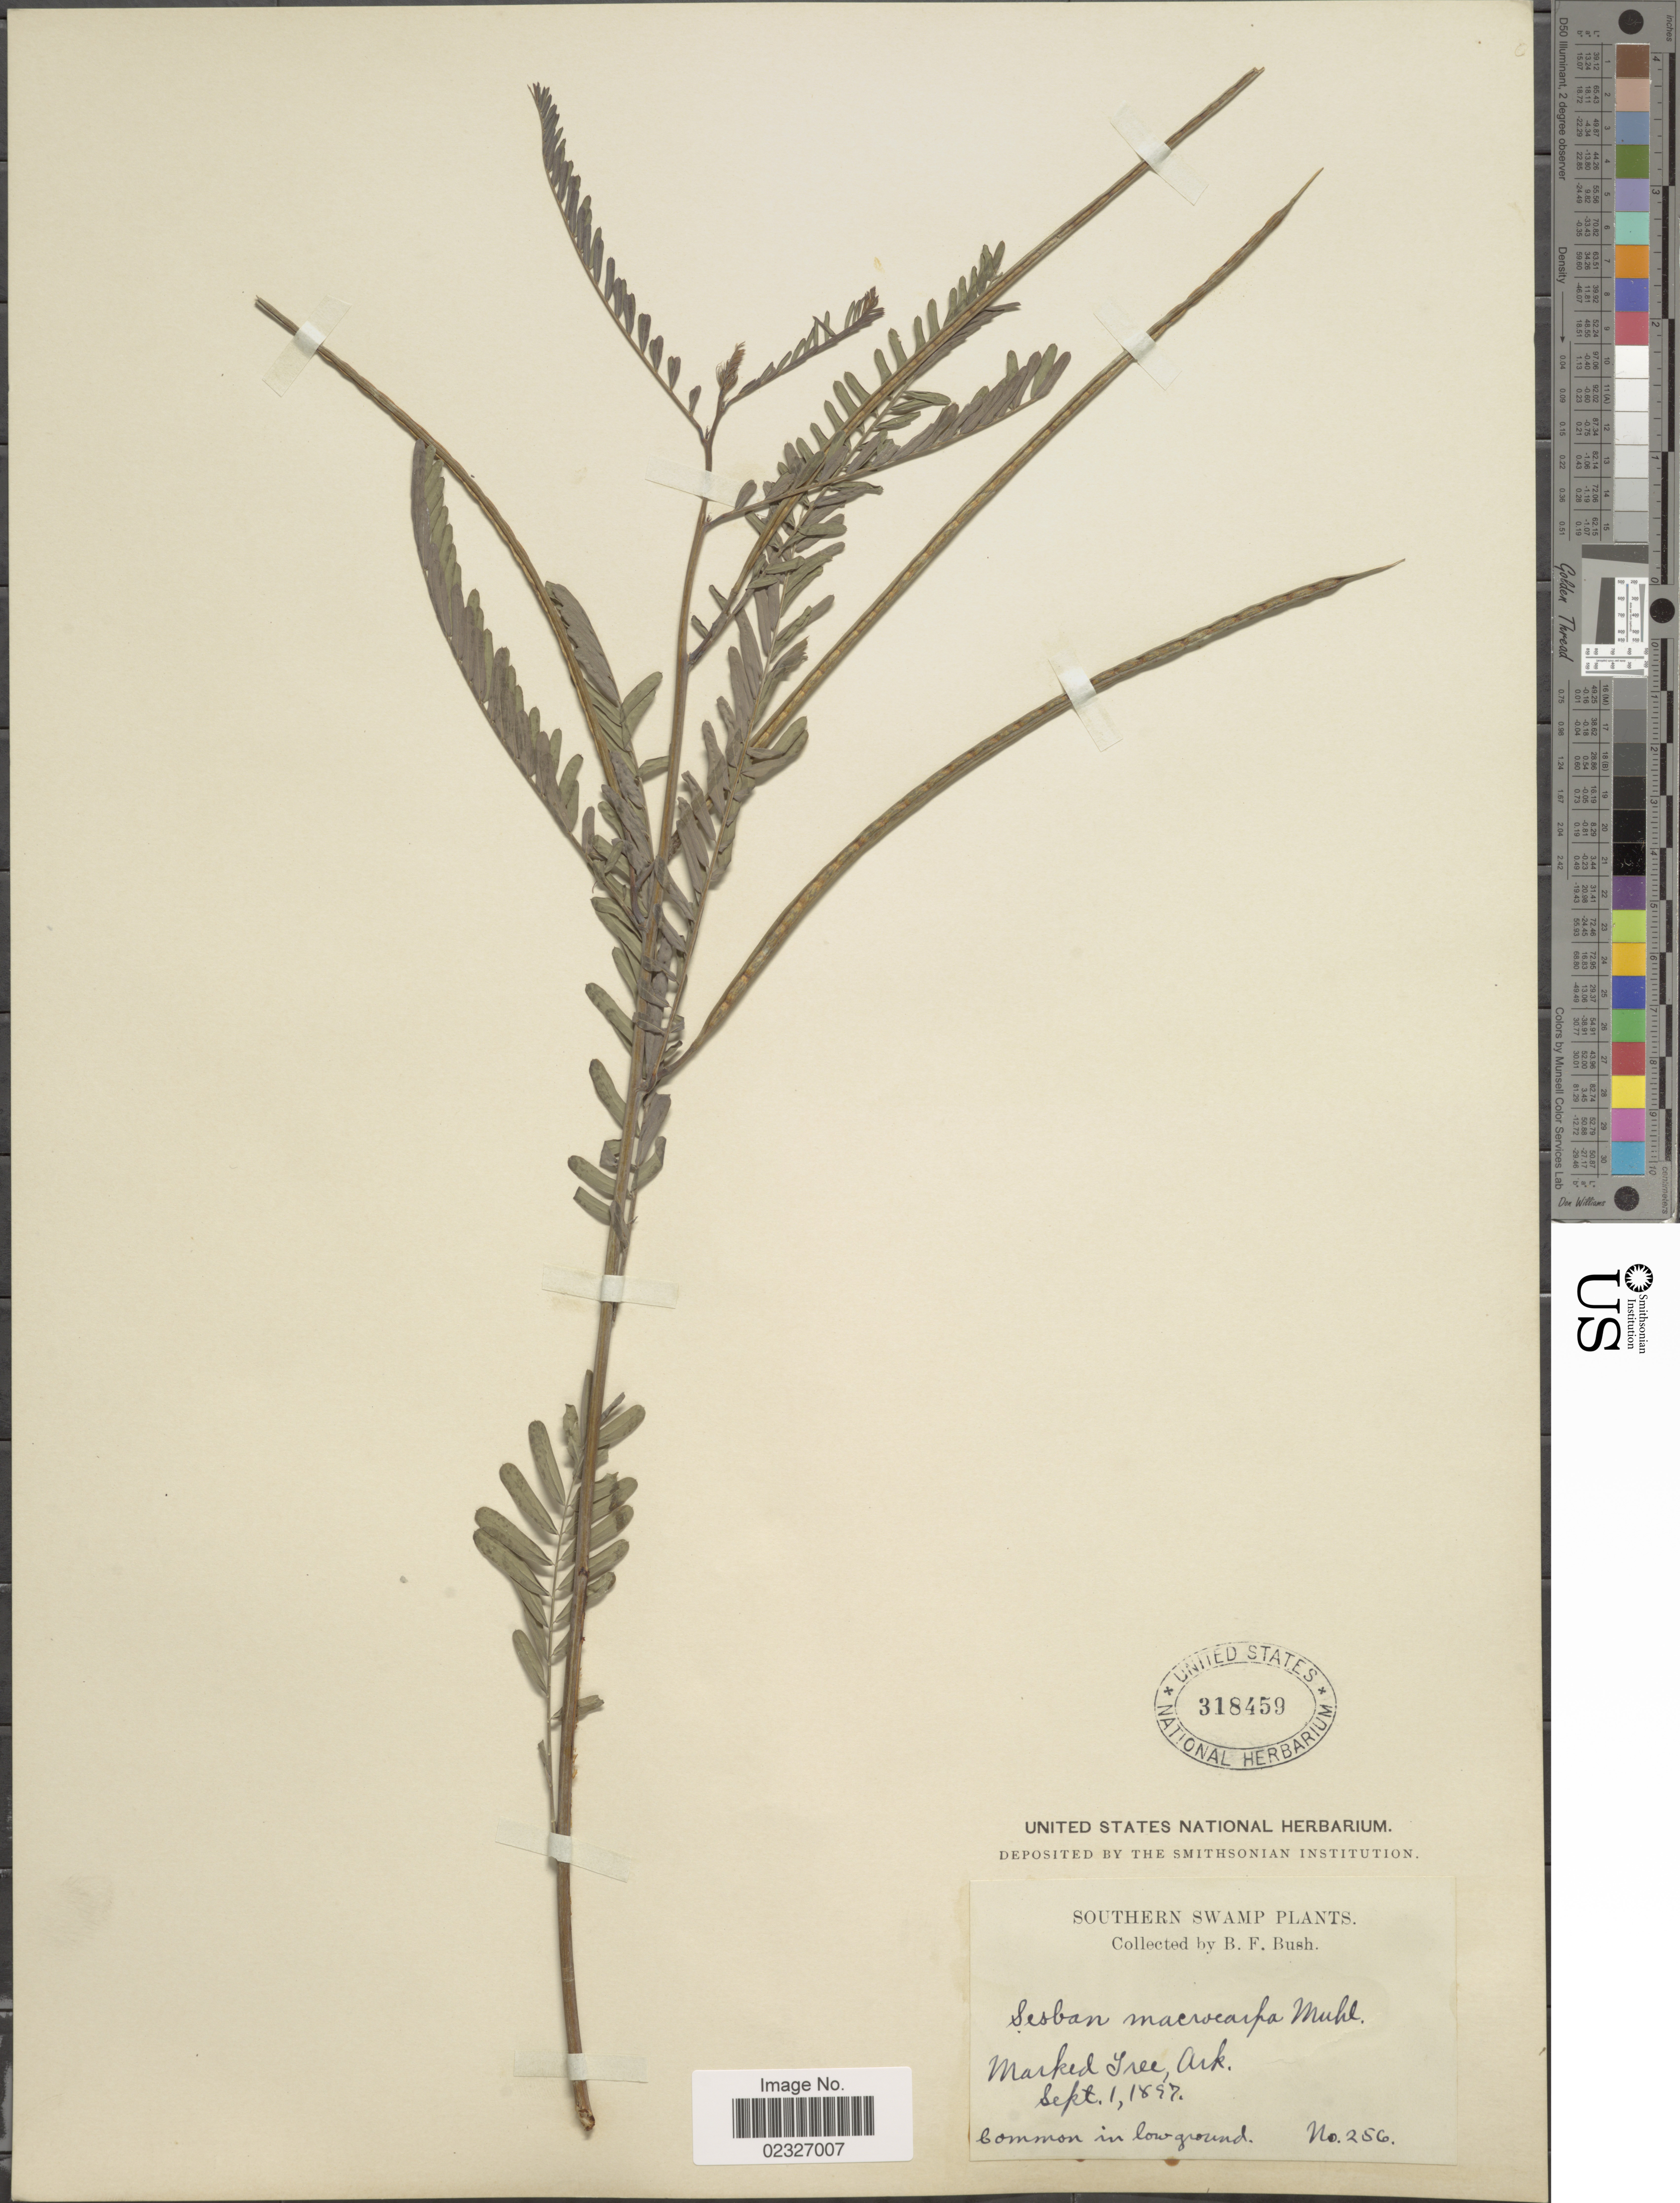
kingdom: Plantae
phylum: Tracheophyta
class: Magnoliopsida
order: Fabales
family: Fabaceae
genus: Sesbania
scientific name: Sesbania exaltata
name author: (Raf.) Cory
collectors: B. F. Bush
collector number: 256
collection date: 1897-09-01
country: United States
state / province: Arkansas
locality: Southern Swamp, Marked Tree, Ark.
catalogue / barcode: US 318459